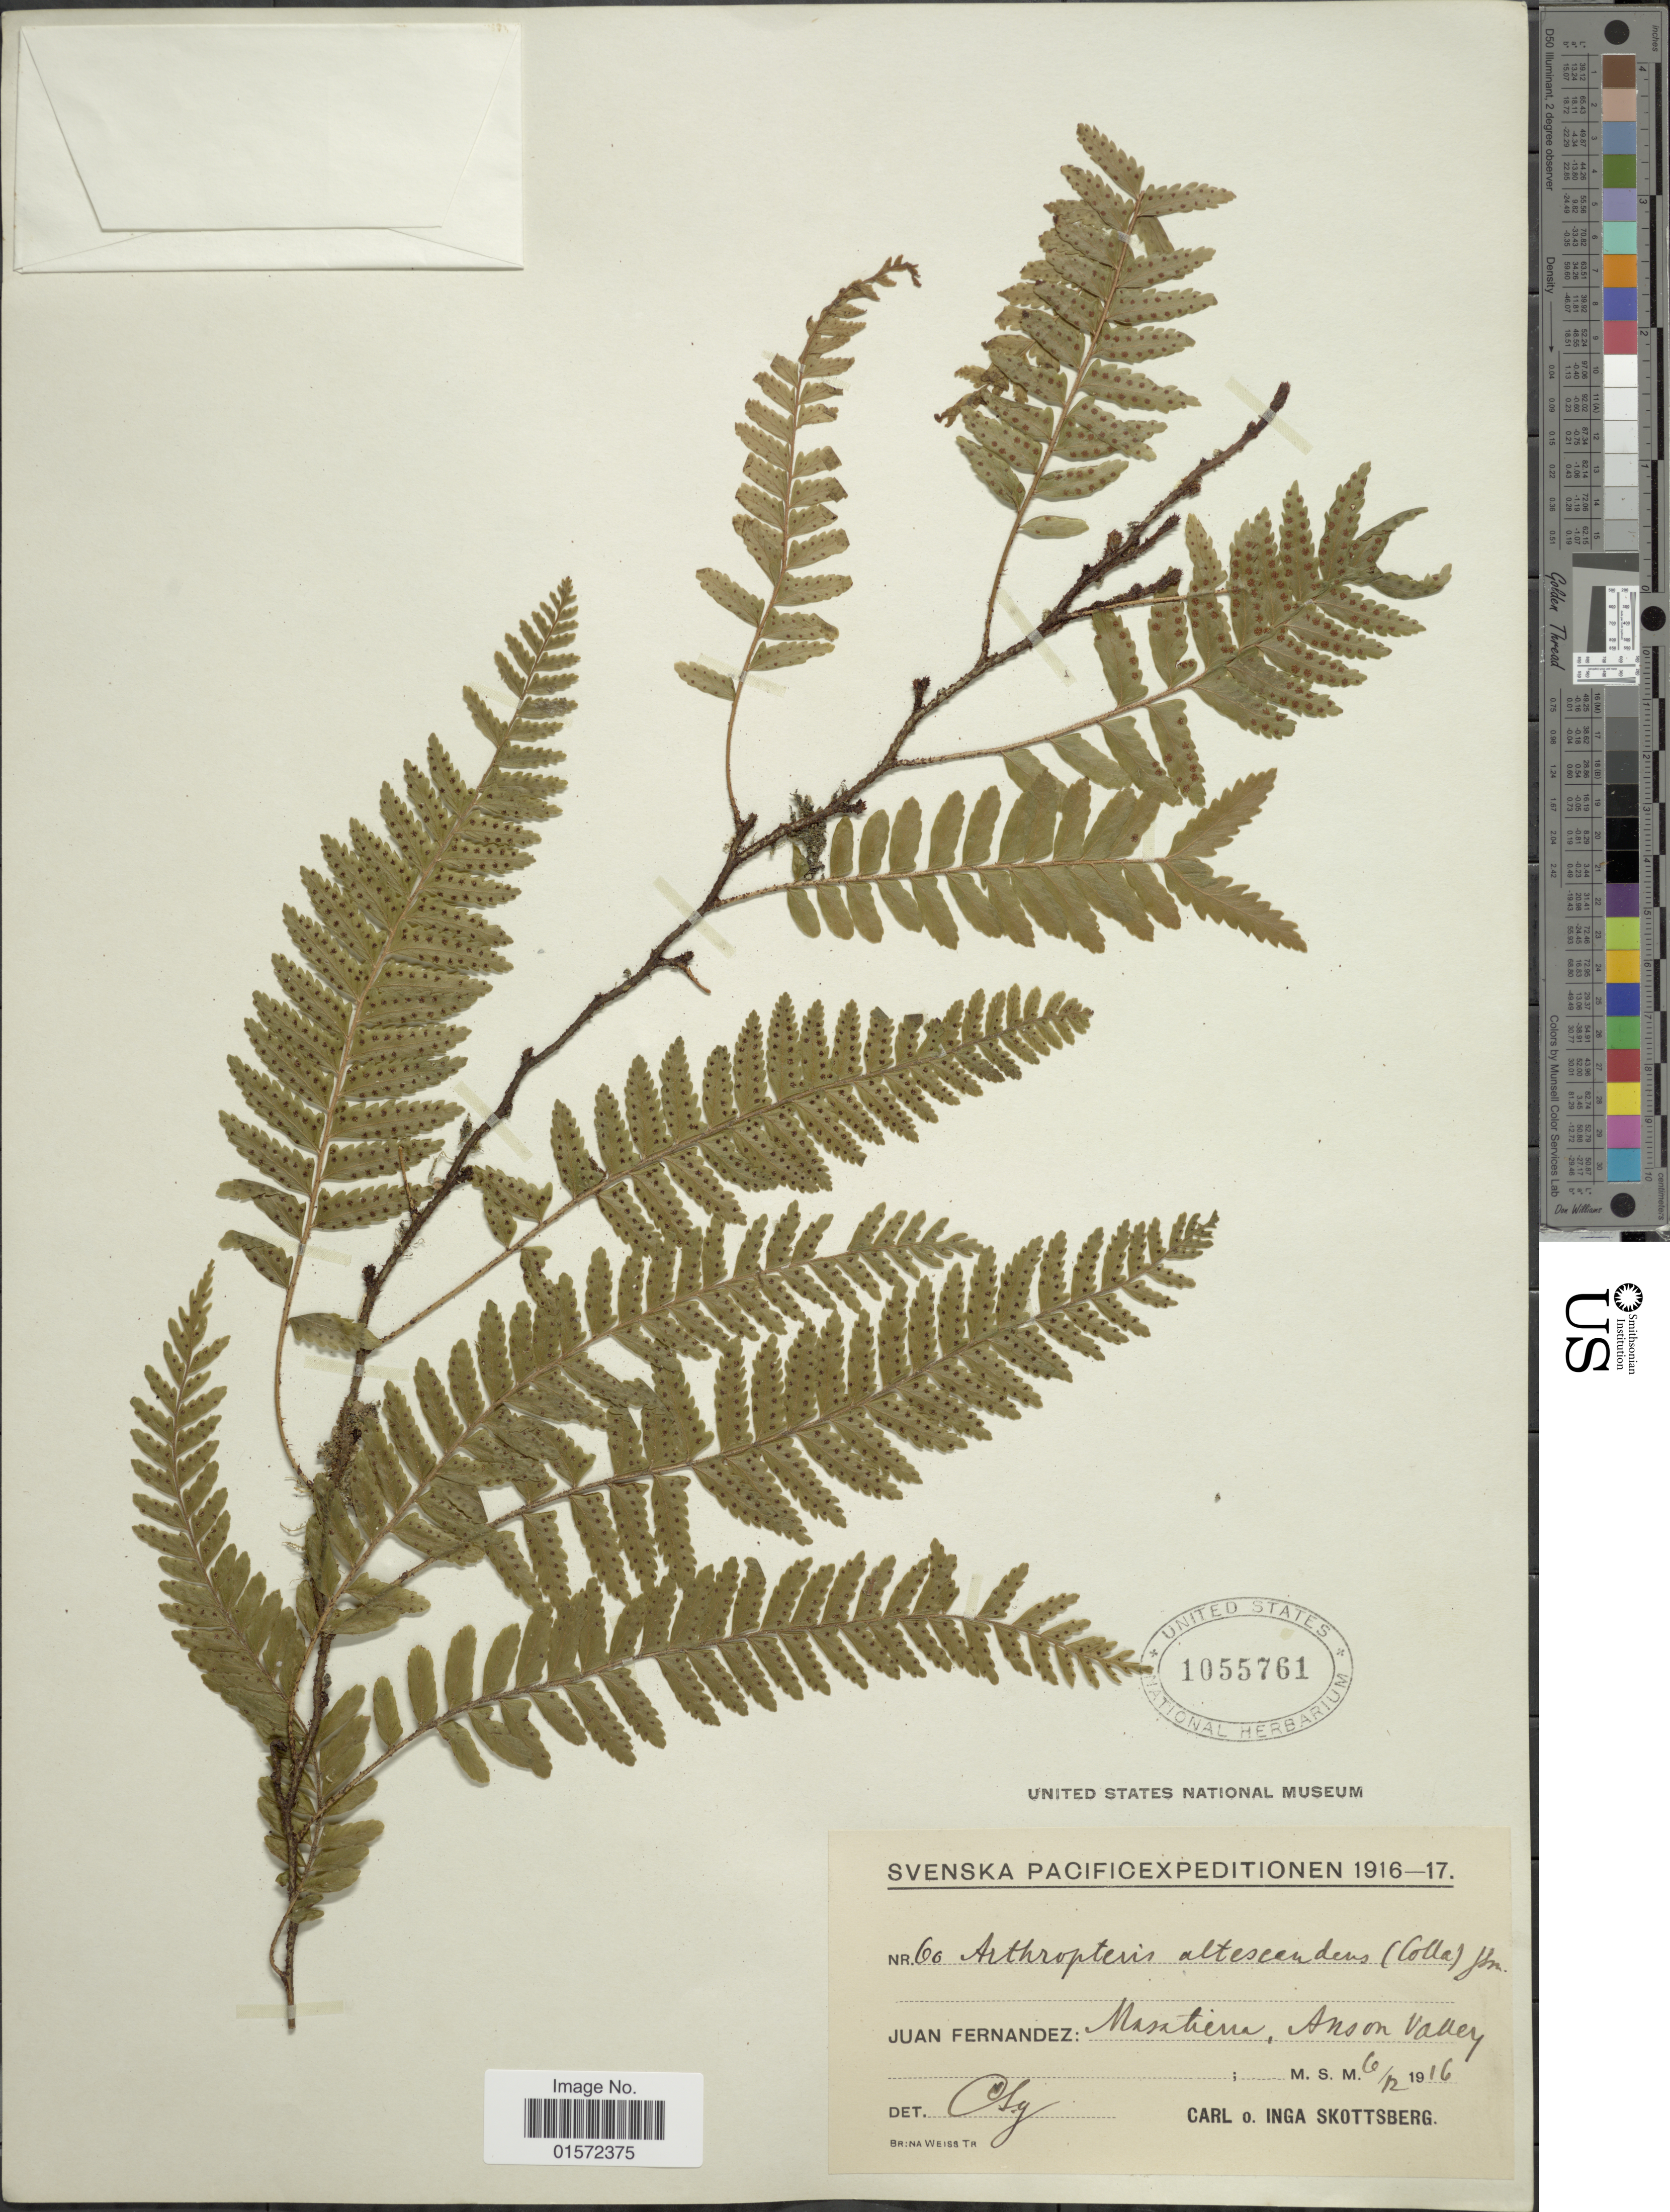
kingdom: Plantae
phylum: Tracheophyta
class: Polypodiopsida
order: Polypodiales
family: Tectariaceae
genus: Arthropteris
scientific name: Arthropteris altescandens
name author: (Colla) J. Sm.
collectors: C. Skottsberg & I. Skottsberg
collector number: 60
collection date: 1916-12-06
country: Chile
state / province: Valparaíso (V)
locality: Juan Fernandez, Maratiem, Anson Valley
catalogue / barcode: US 1055761